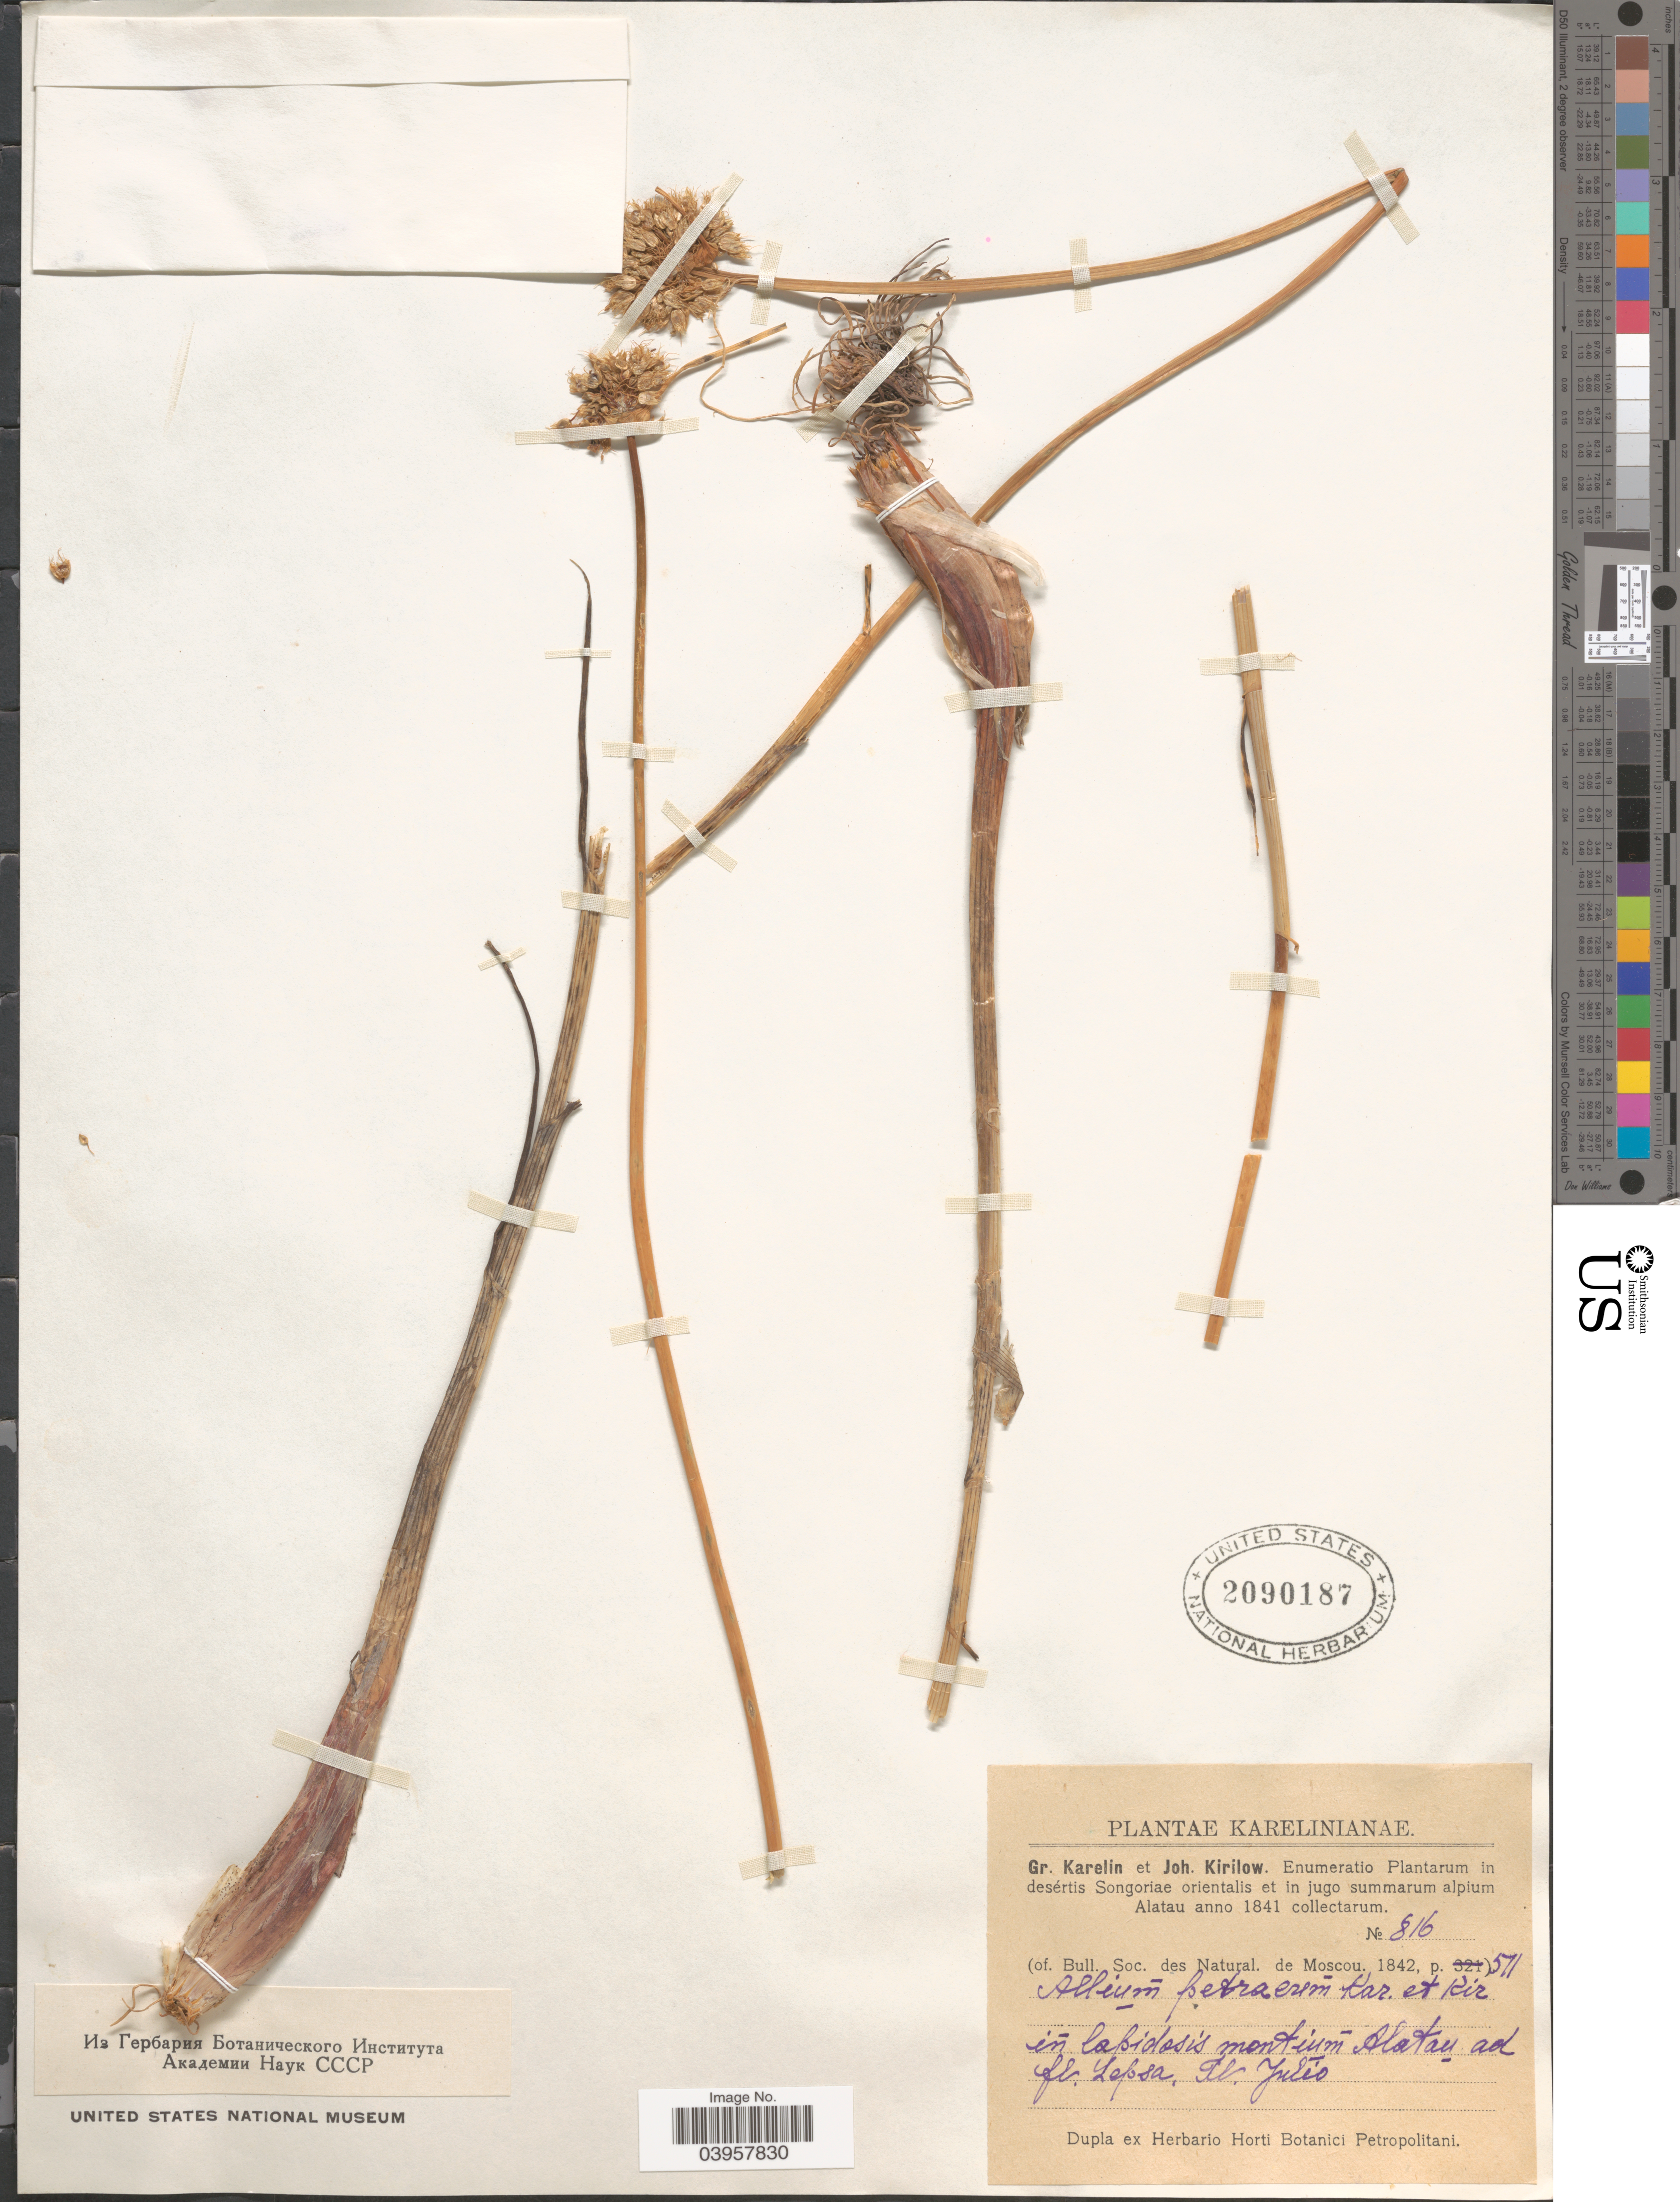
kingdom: Plantae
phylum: Tracheophyta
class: Liliopsida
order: Asparagales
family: Amaryllidaceae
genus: Allium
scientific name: Allium petraeum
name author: Kar. & Kir.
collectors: G. S. Karelin & I. P. Kirilov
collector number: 816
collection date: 1841-07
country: Kazakhstan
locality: Desértis Songoriae orientalis et in jugo summarum alpium Alatau. In lapidosis montium Alatau ad fl. Lepsa.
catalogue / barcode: US 2090187